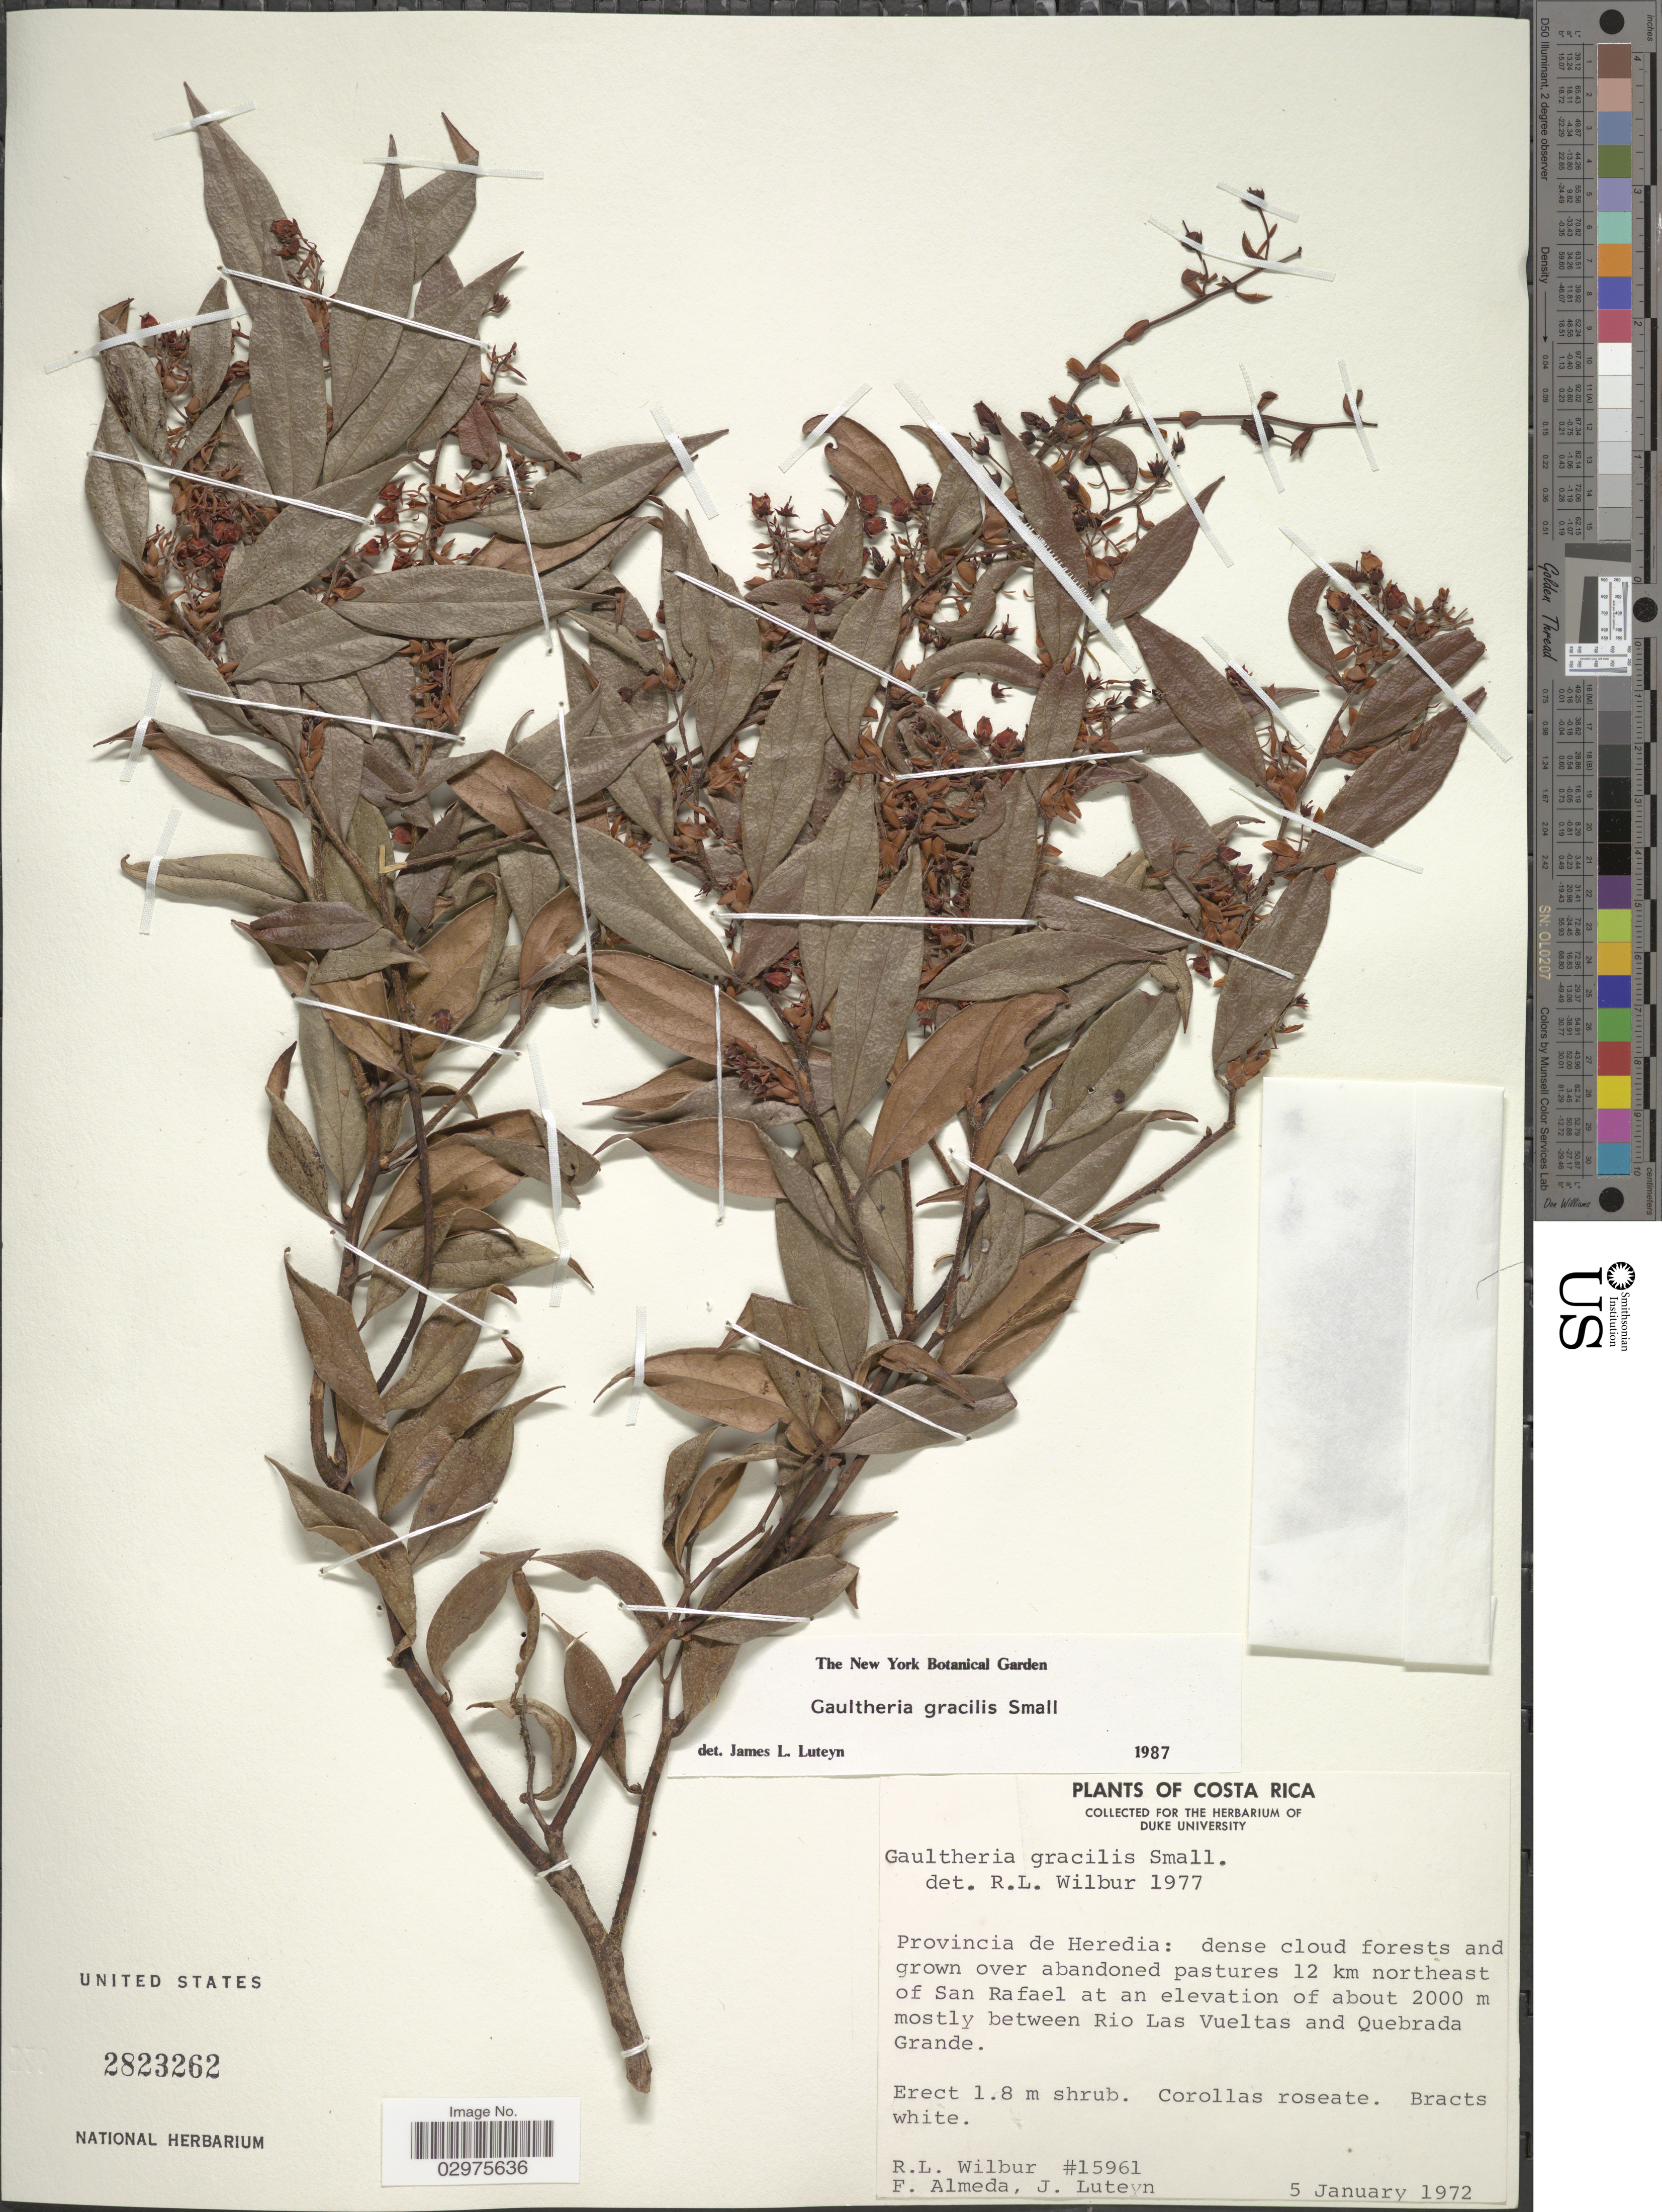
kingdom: Plantae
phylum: Tracheophyta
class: Magnoliopsida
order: Ericales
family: Ericaceae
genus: Gaultheria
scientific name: Gaultheria gracilis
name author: Small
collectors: R. L. Wilbur, F. Almeda & J. L. Luteyn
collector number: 15961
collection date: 1972-01-05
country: Costa Rica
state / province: Heredia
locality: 12 km northeast of San Rafael. Mostly between Rio Las Vueltas and Quebrada Grande.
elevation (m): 2000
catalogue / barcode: US 2823262